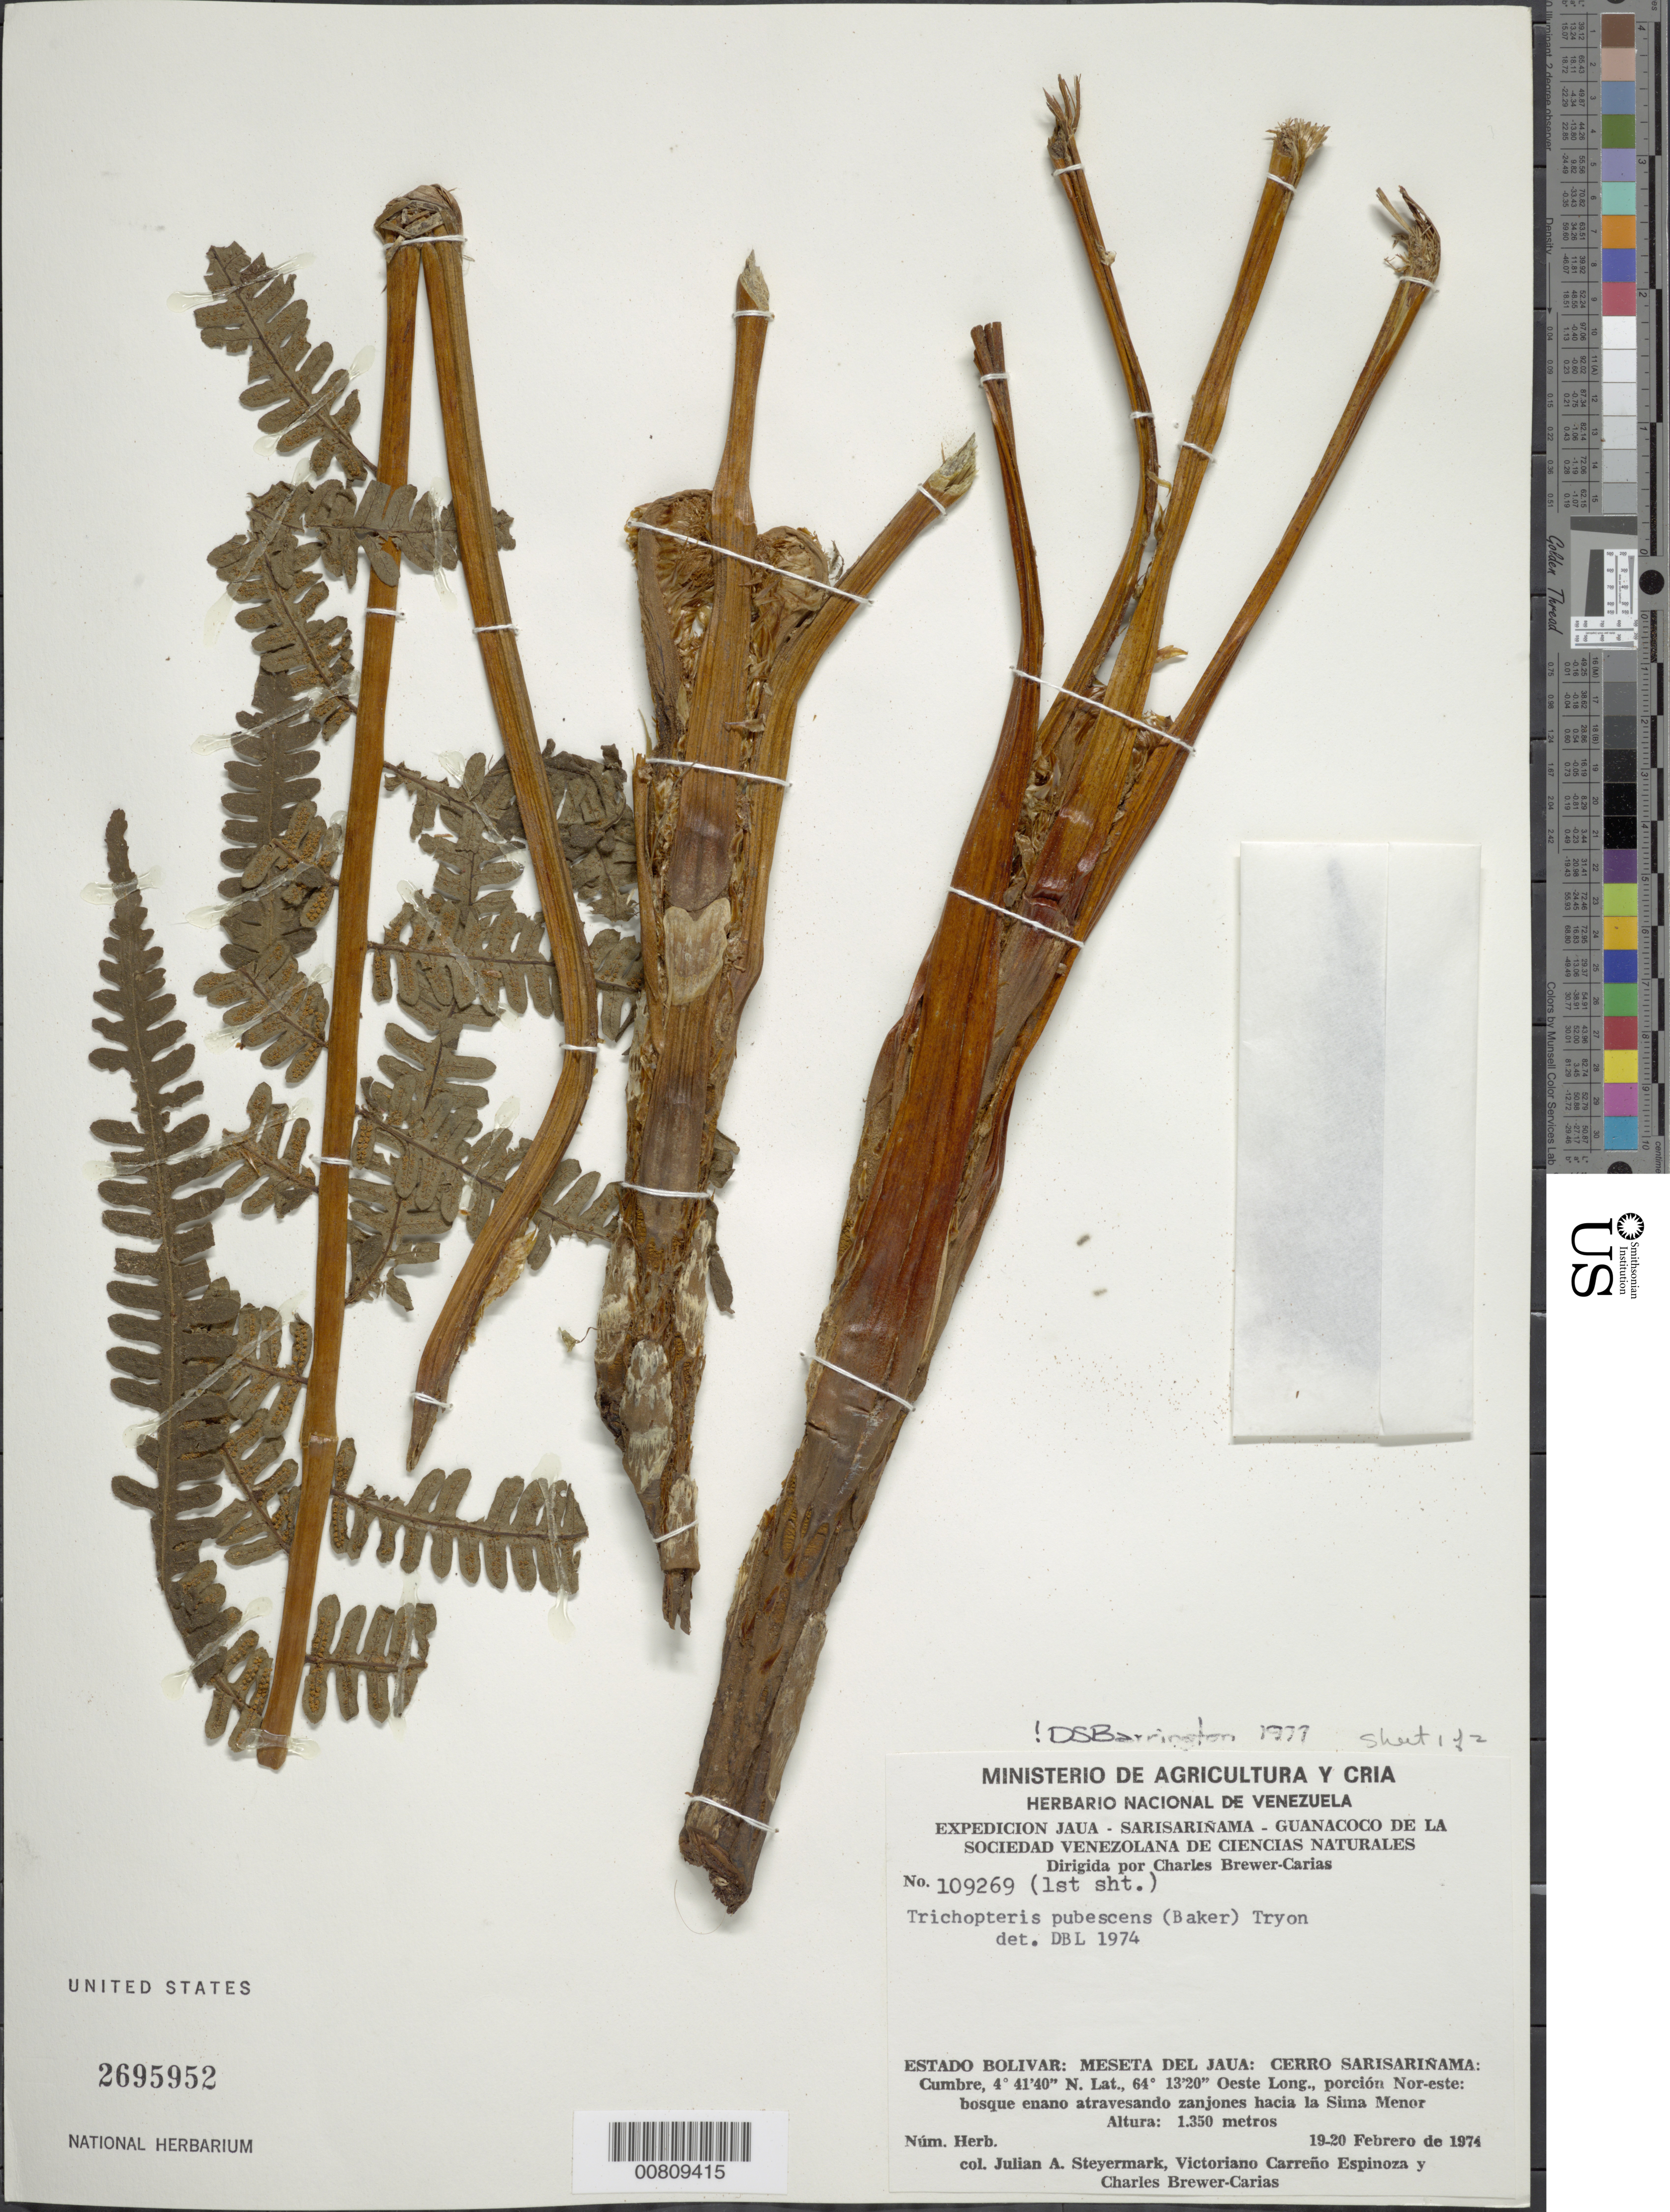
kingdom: Plantae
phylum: Tracheophyta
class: Polypodiopsida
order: Cyatheales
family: Cyatheaceae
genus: Cyathea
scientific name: Cyathea bipinnatifida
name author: (Baker) Domin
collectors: J. Steyermark, V. Carreño E. & C. Brewer-Carias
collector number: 109269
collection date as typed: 18-Feb-74 to 20-Feb-74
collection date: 1974-02-18/1974-02-20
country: Venezuela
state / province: Bolívar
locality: Meseta del Jaua: Cerro Sarisariñama, summit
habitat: Interior y fondo arboreado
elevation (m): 1100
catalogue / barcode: US 2695952